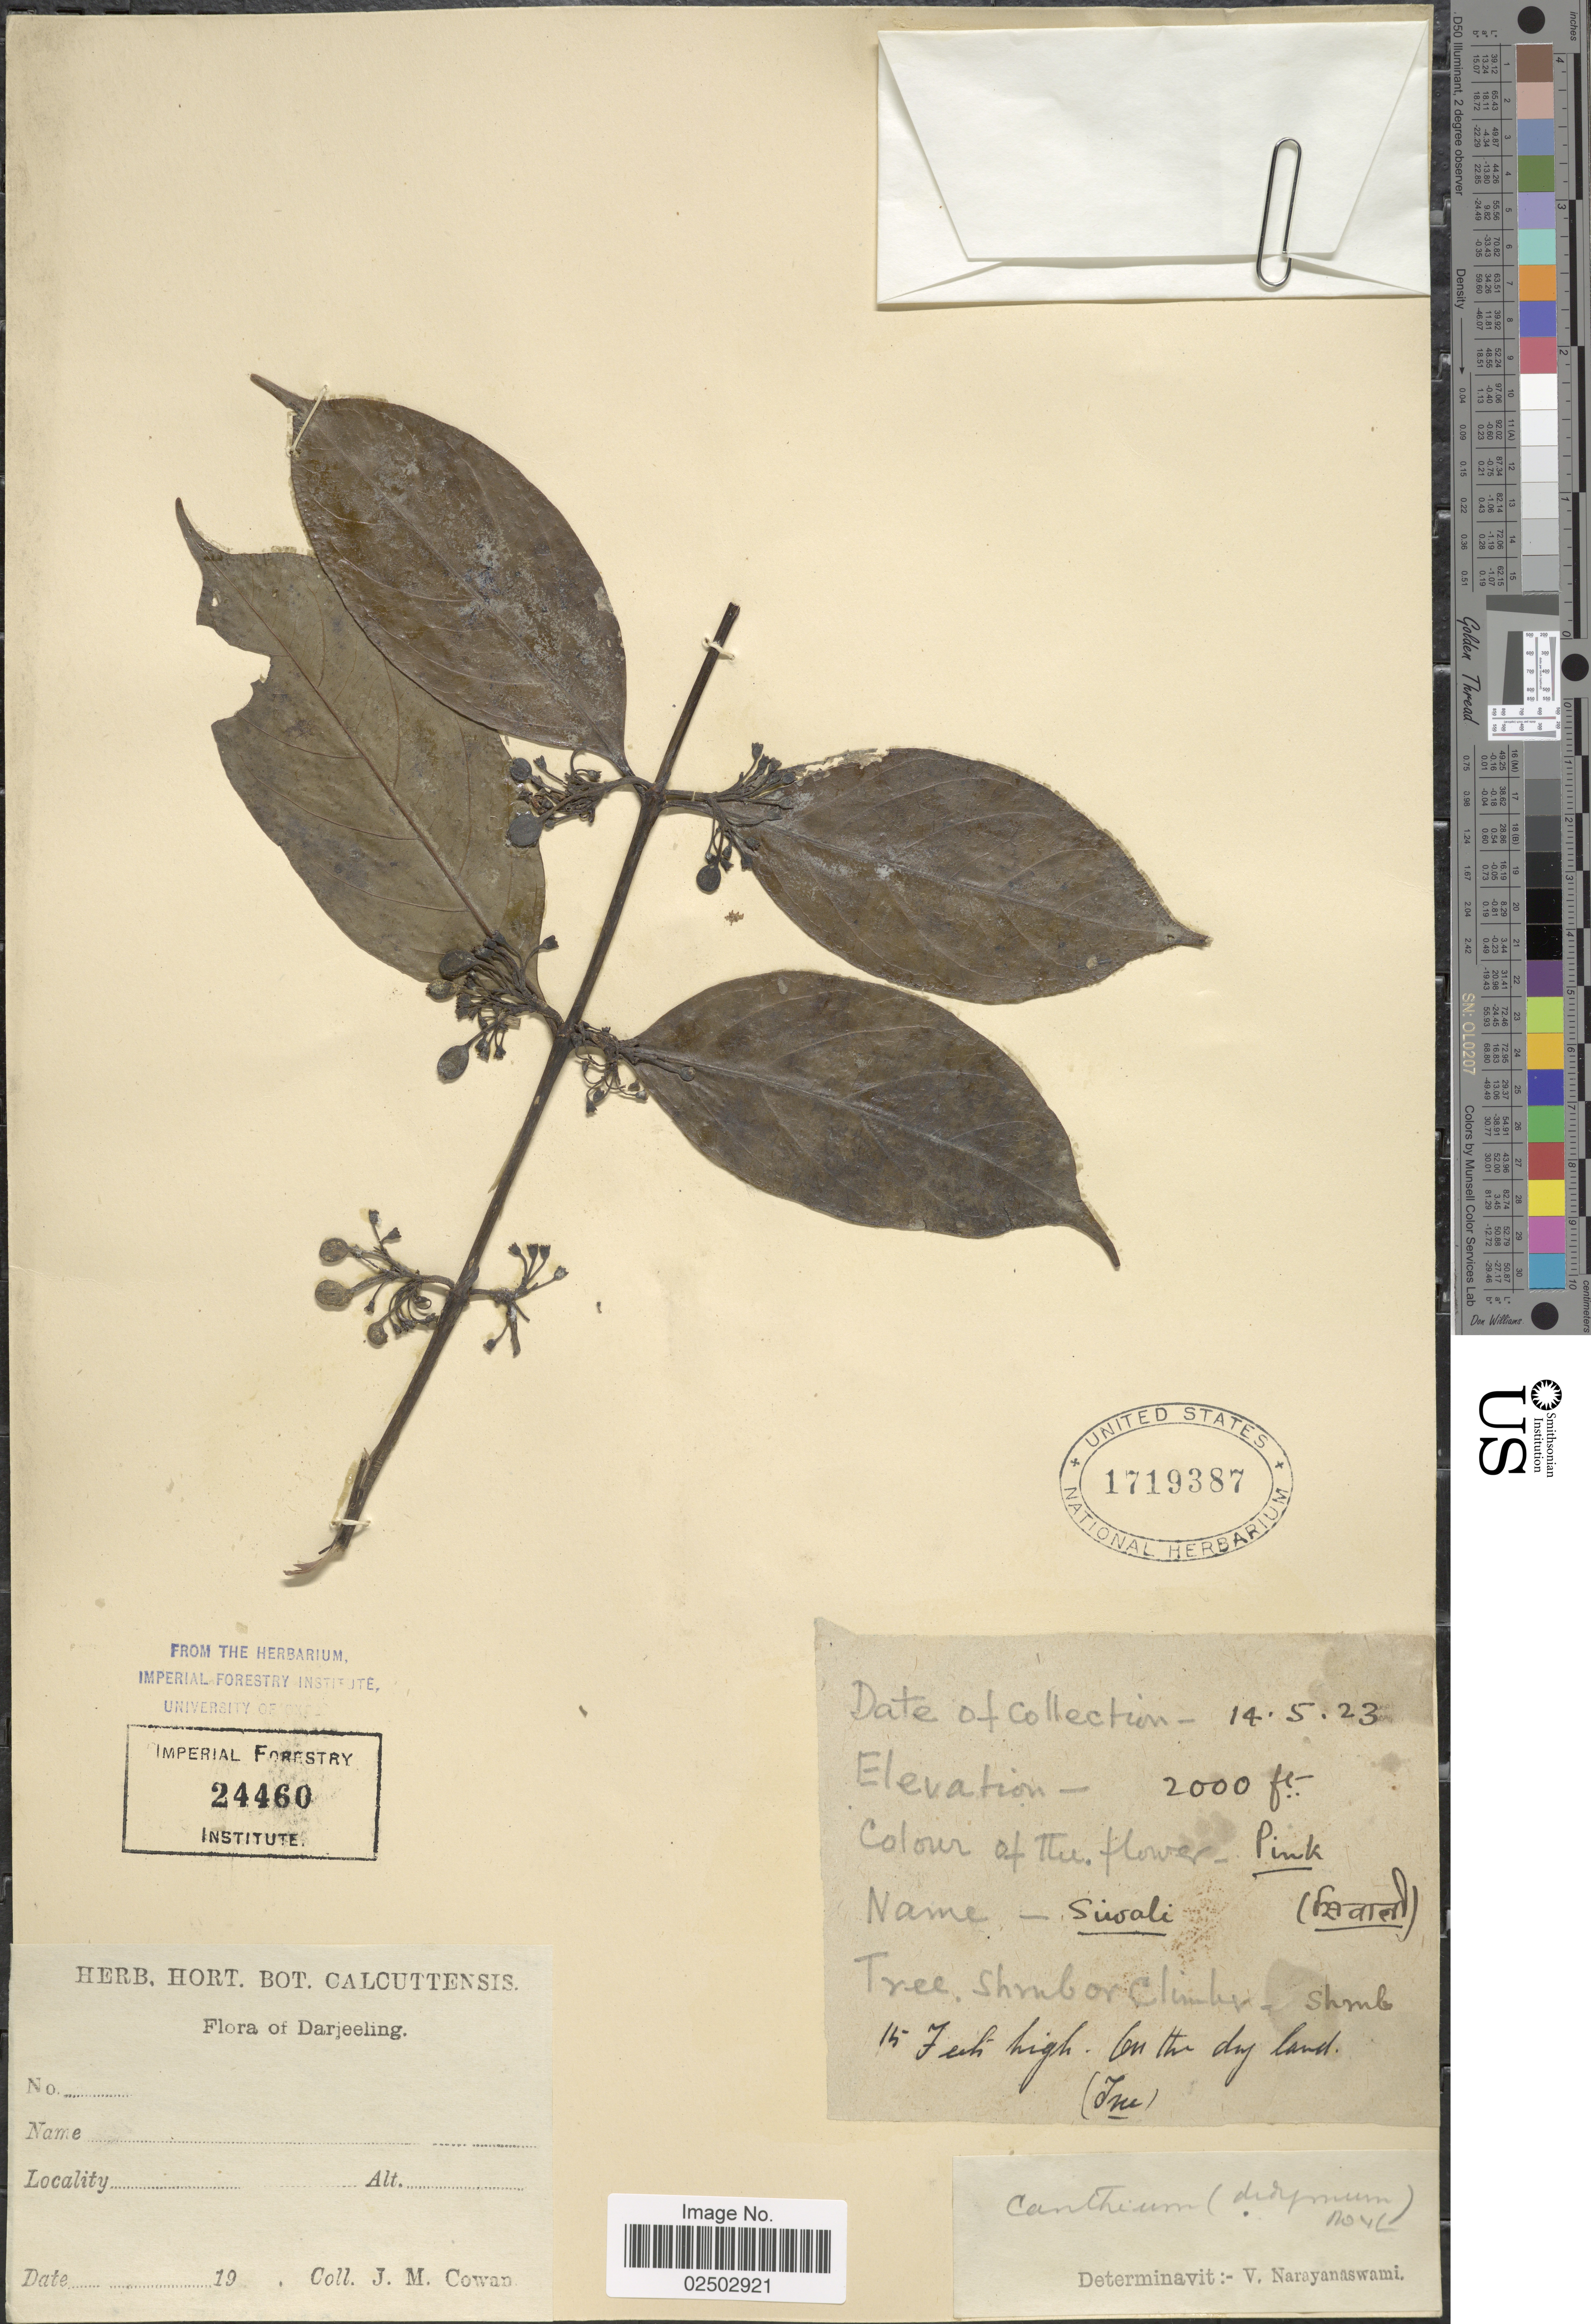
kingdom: Plantae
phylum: Tracheophyta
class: Magnoliopsida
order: Gentianales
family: Rubiaceae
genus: Canthium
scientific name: Canthium didymum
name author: C.F. Gaertn.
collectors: J. M. Cowan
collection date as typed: Transcribed d/m/y: 14/5/23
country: India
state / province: West Bengal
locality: Darjeeling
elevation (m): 610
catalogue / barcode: US 1719387